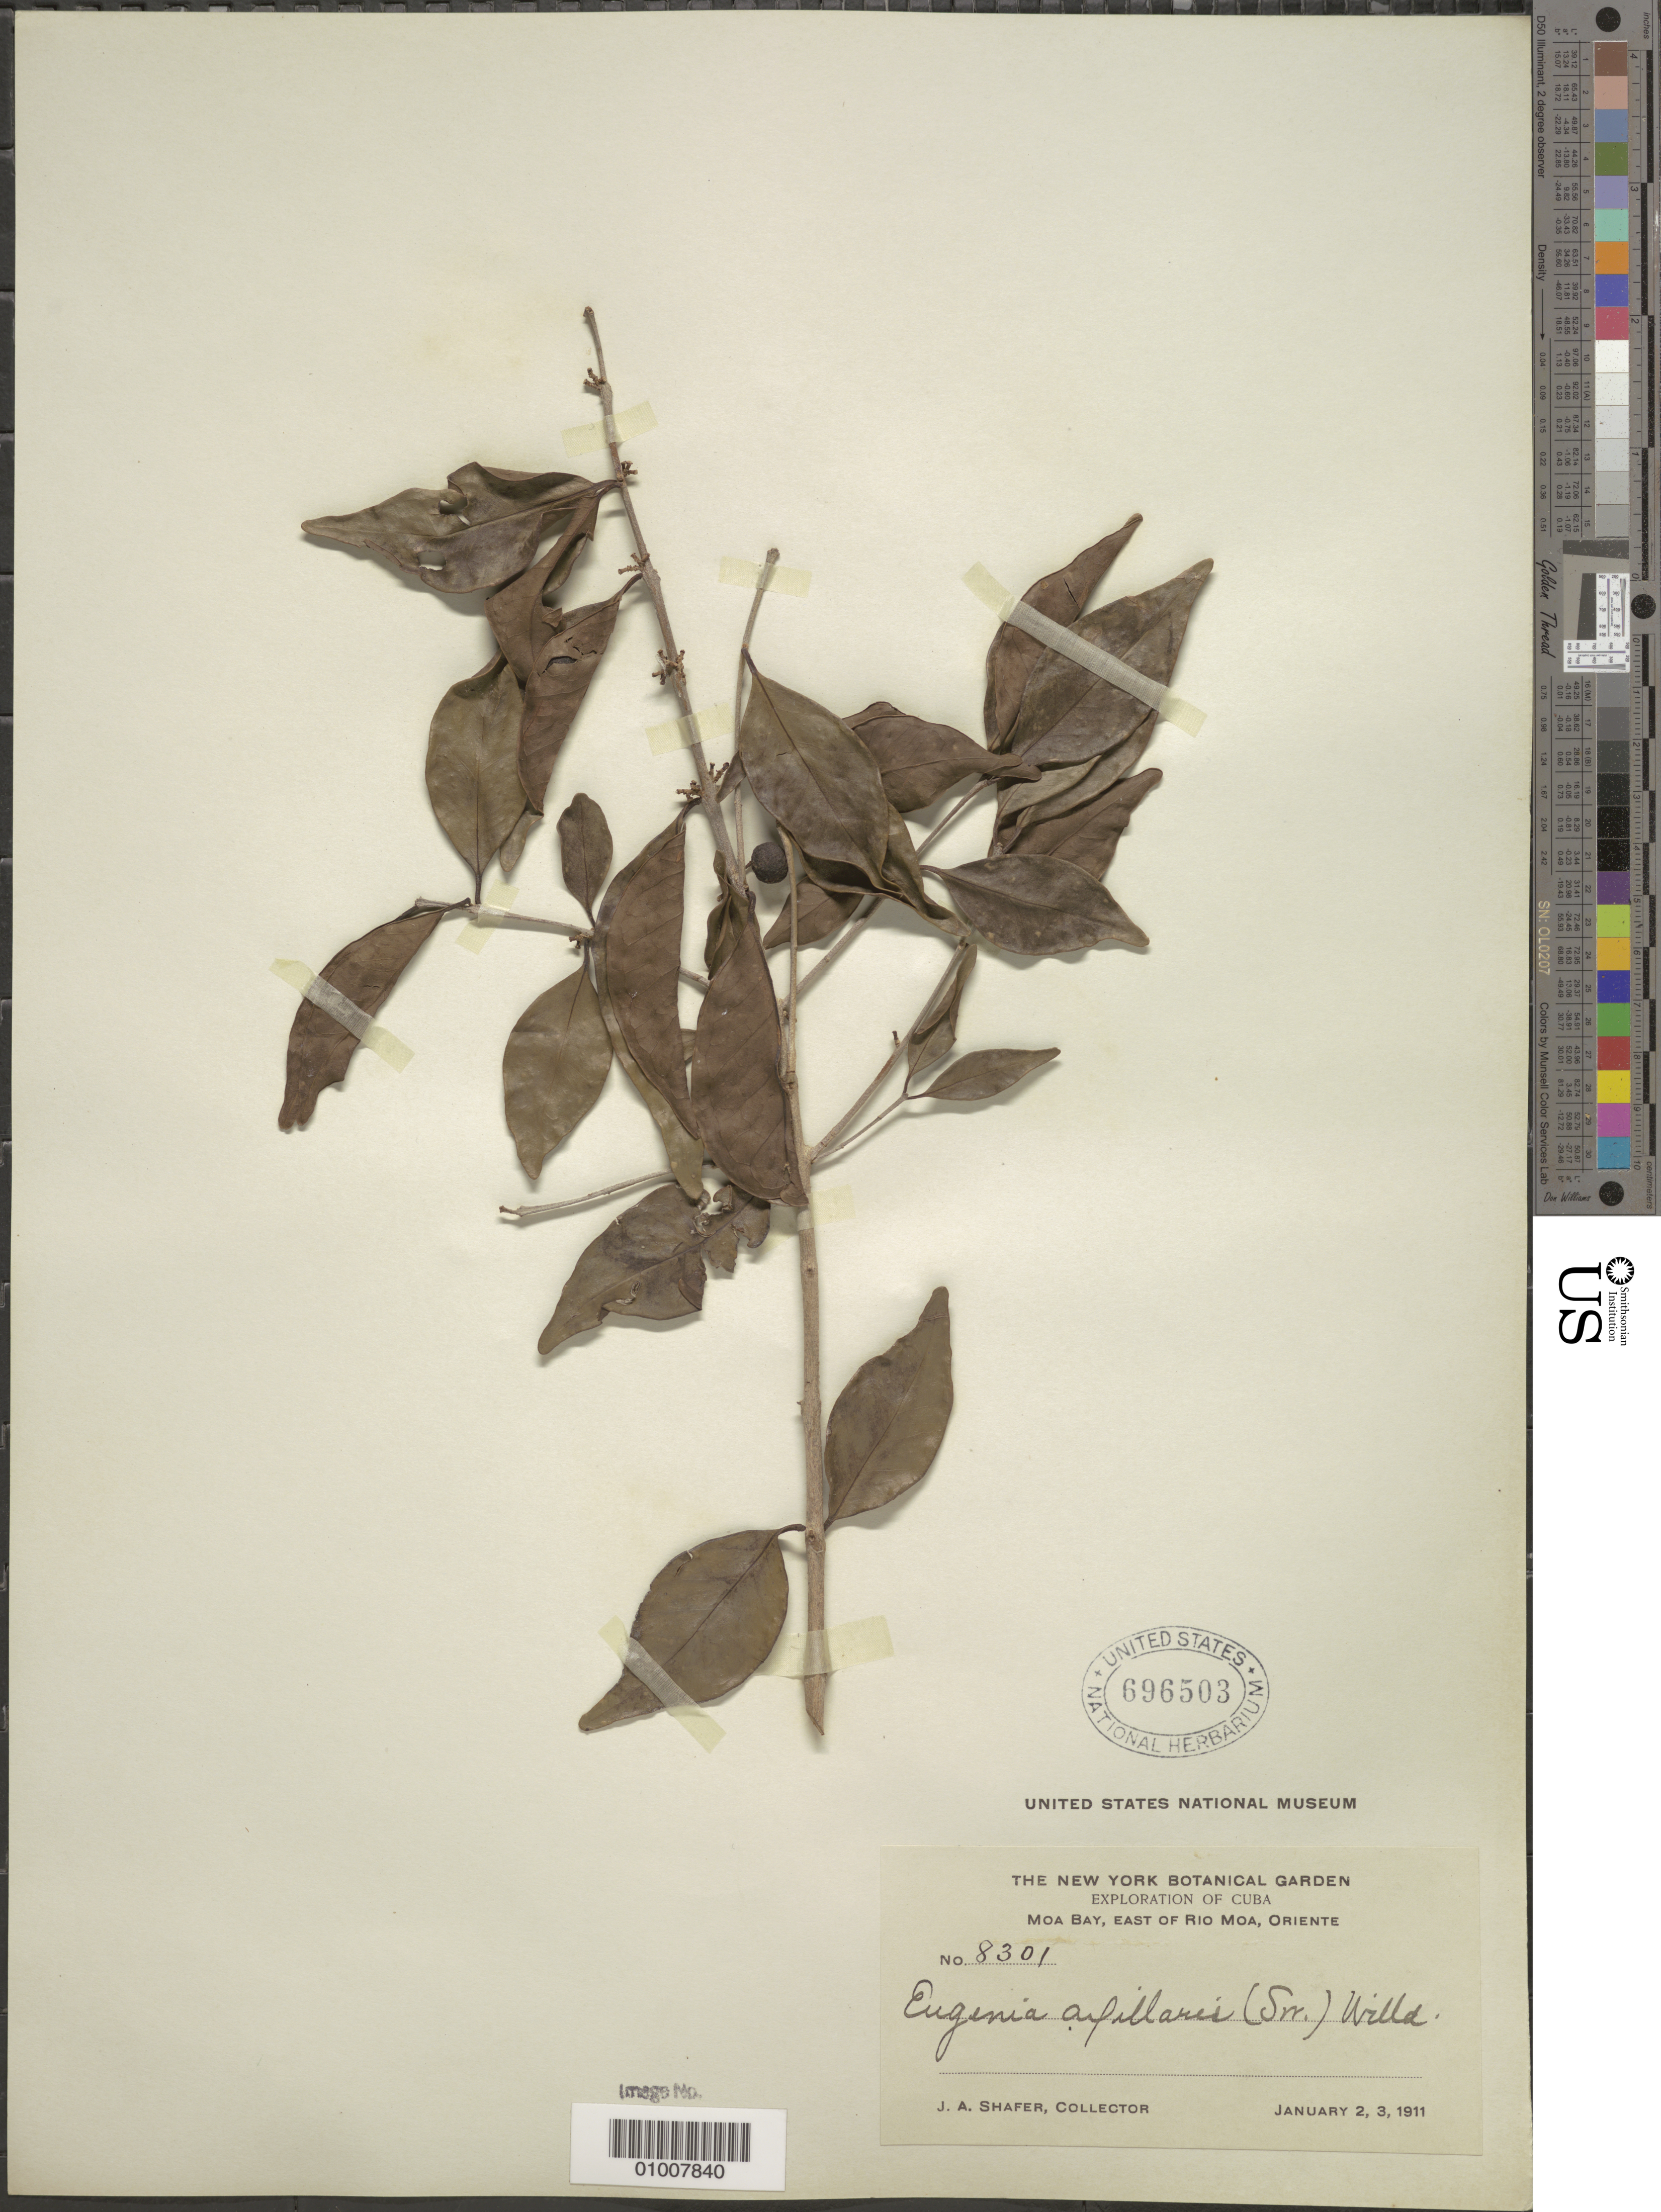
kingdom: Plantae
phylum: Tracheophyta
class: Magnoliopsida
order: Myrtales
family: Myrtaceae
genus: Eugenia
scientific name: Eugenia axillaris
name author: (Sw.) Willd.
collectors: J. A. Shafer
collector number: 8301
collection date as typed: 02 Jan 1911 to 03 Jan 1911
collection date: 1911-01-02/1911-01-03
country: Cuba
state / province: Holguín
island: Cuba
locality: Moa Bay, East of Rio Moa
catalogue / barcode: US 696503